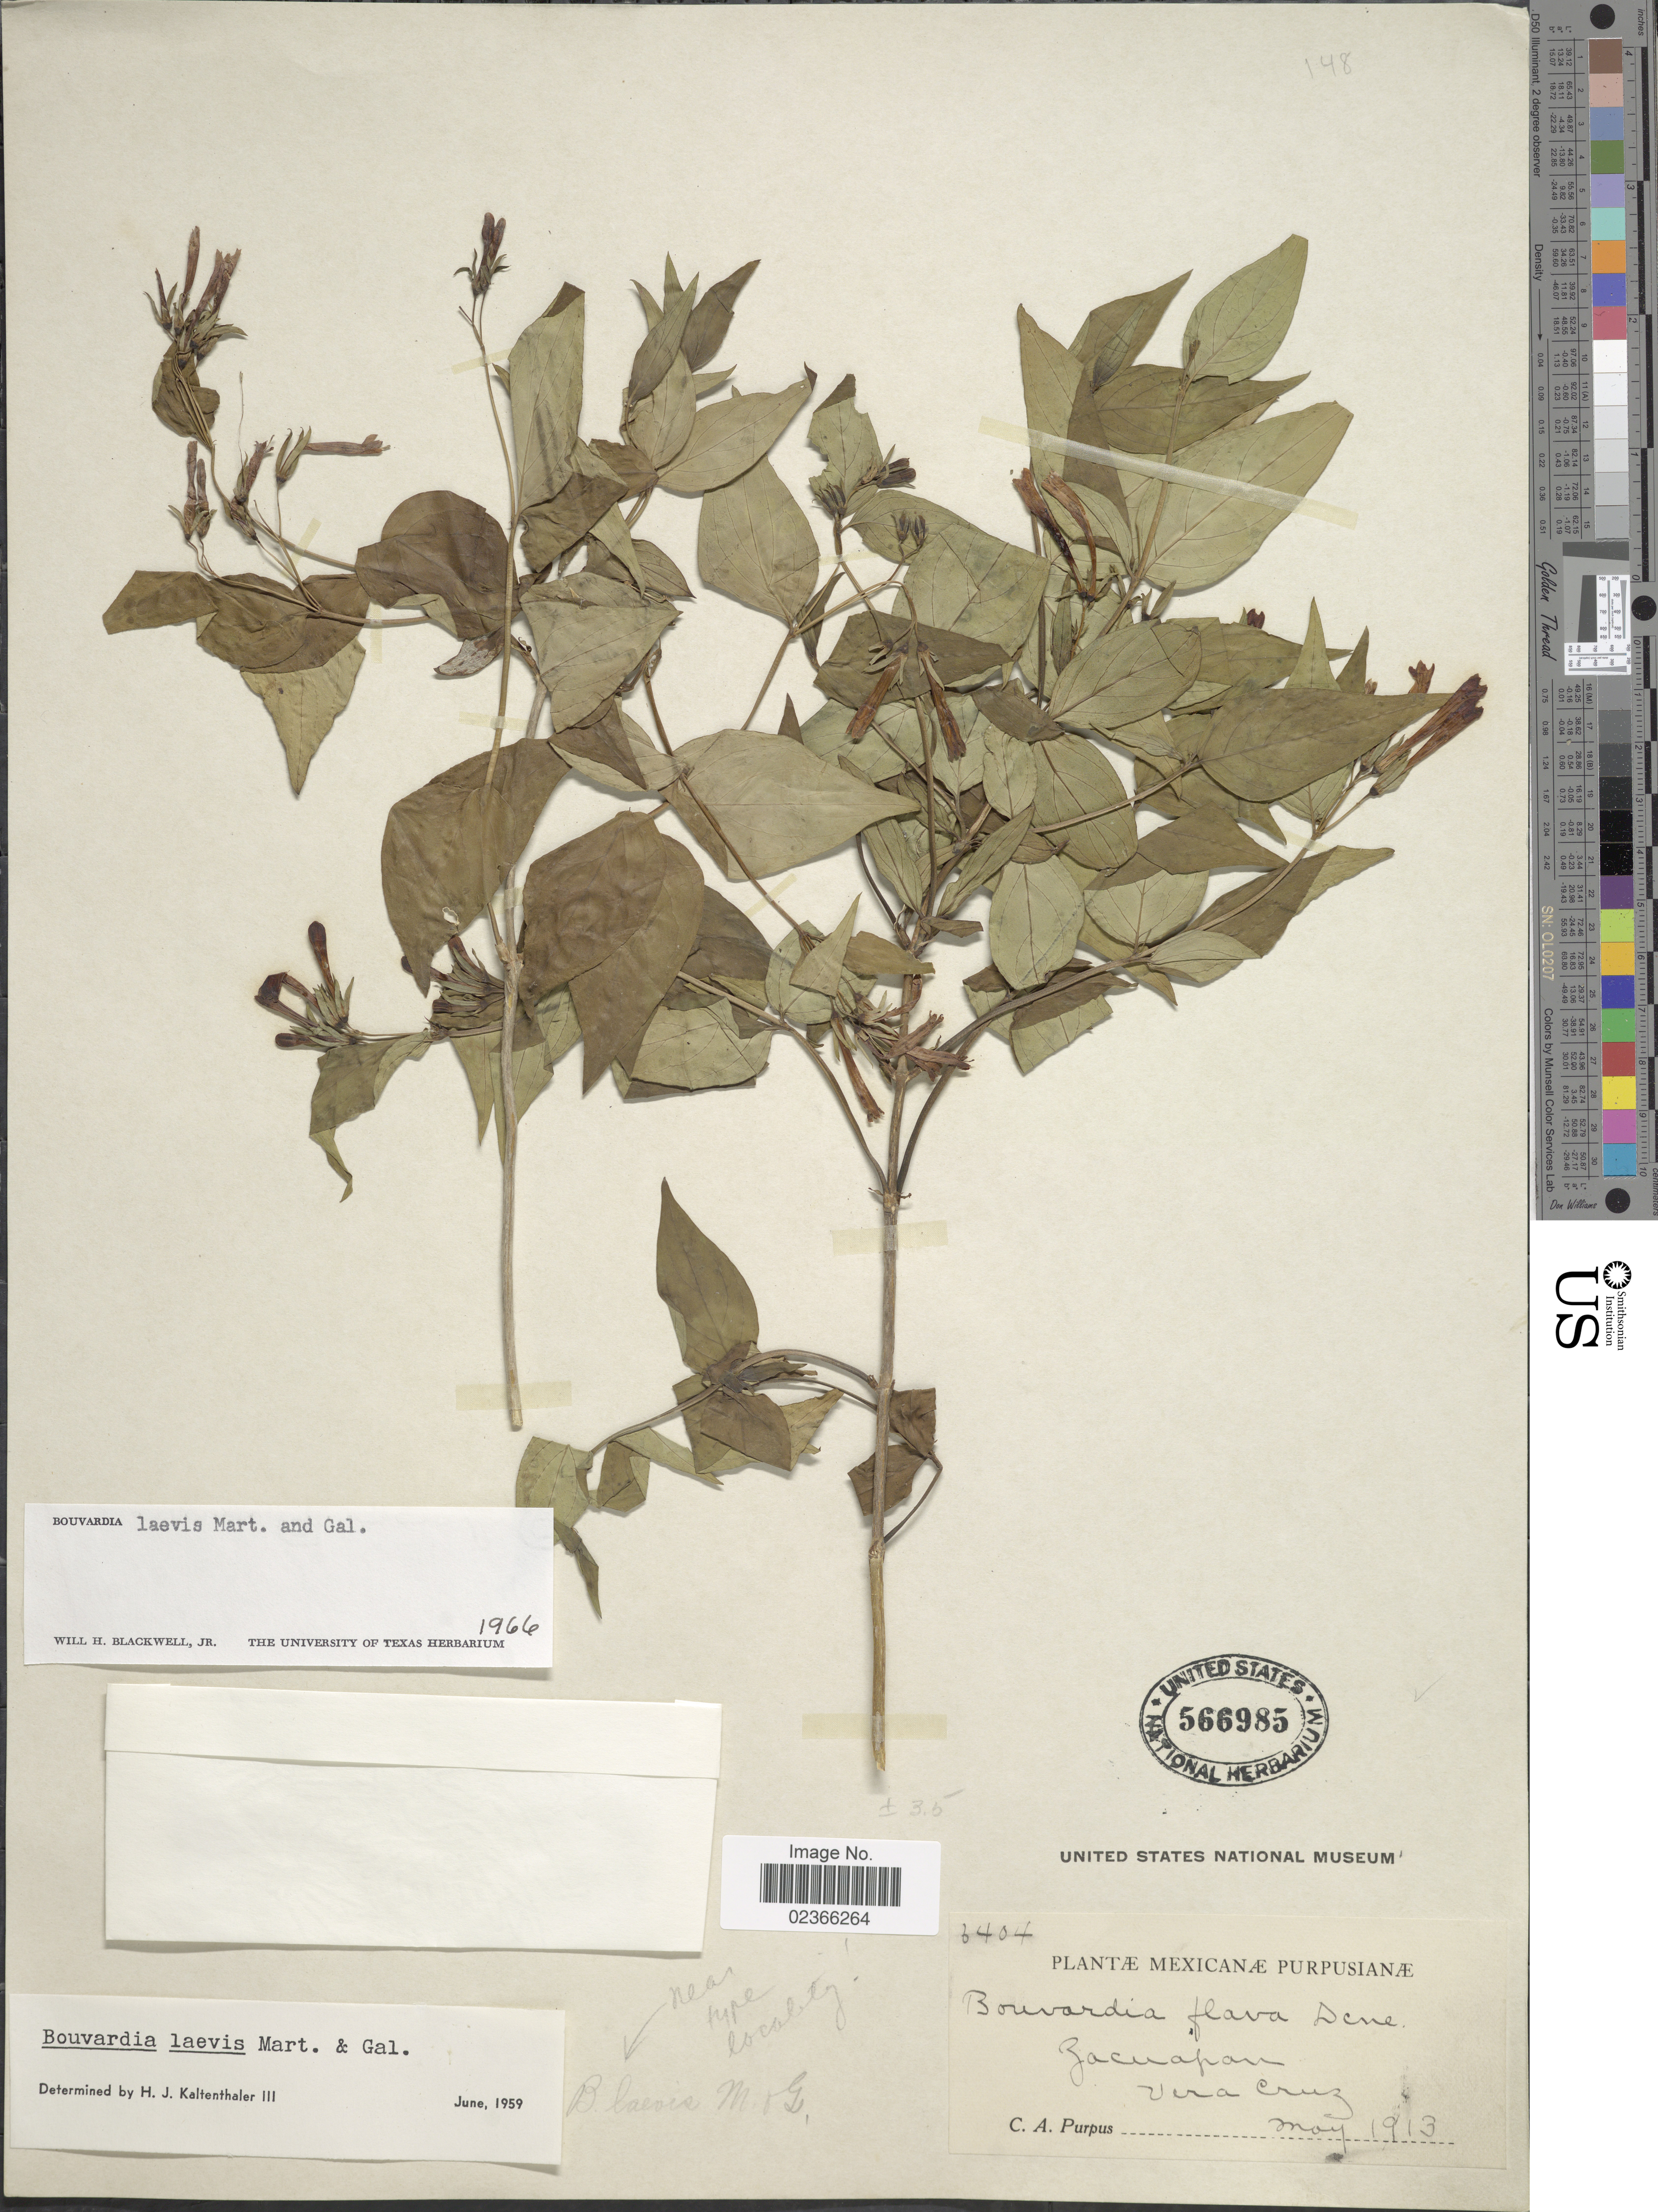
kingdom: Plantae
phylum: Tracheophyta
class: Magnoliopsida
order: Gentianales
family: Rubiaceae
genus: Bouvardia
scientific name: Bouvardia laevis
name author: M. Martens & Galeotti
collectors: C. A. Purpus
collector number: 3404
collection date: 1913-05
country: Mexico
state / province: Veracruz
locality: Zacuapan, Vera Cruz.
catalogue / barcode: US 566985